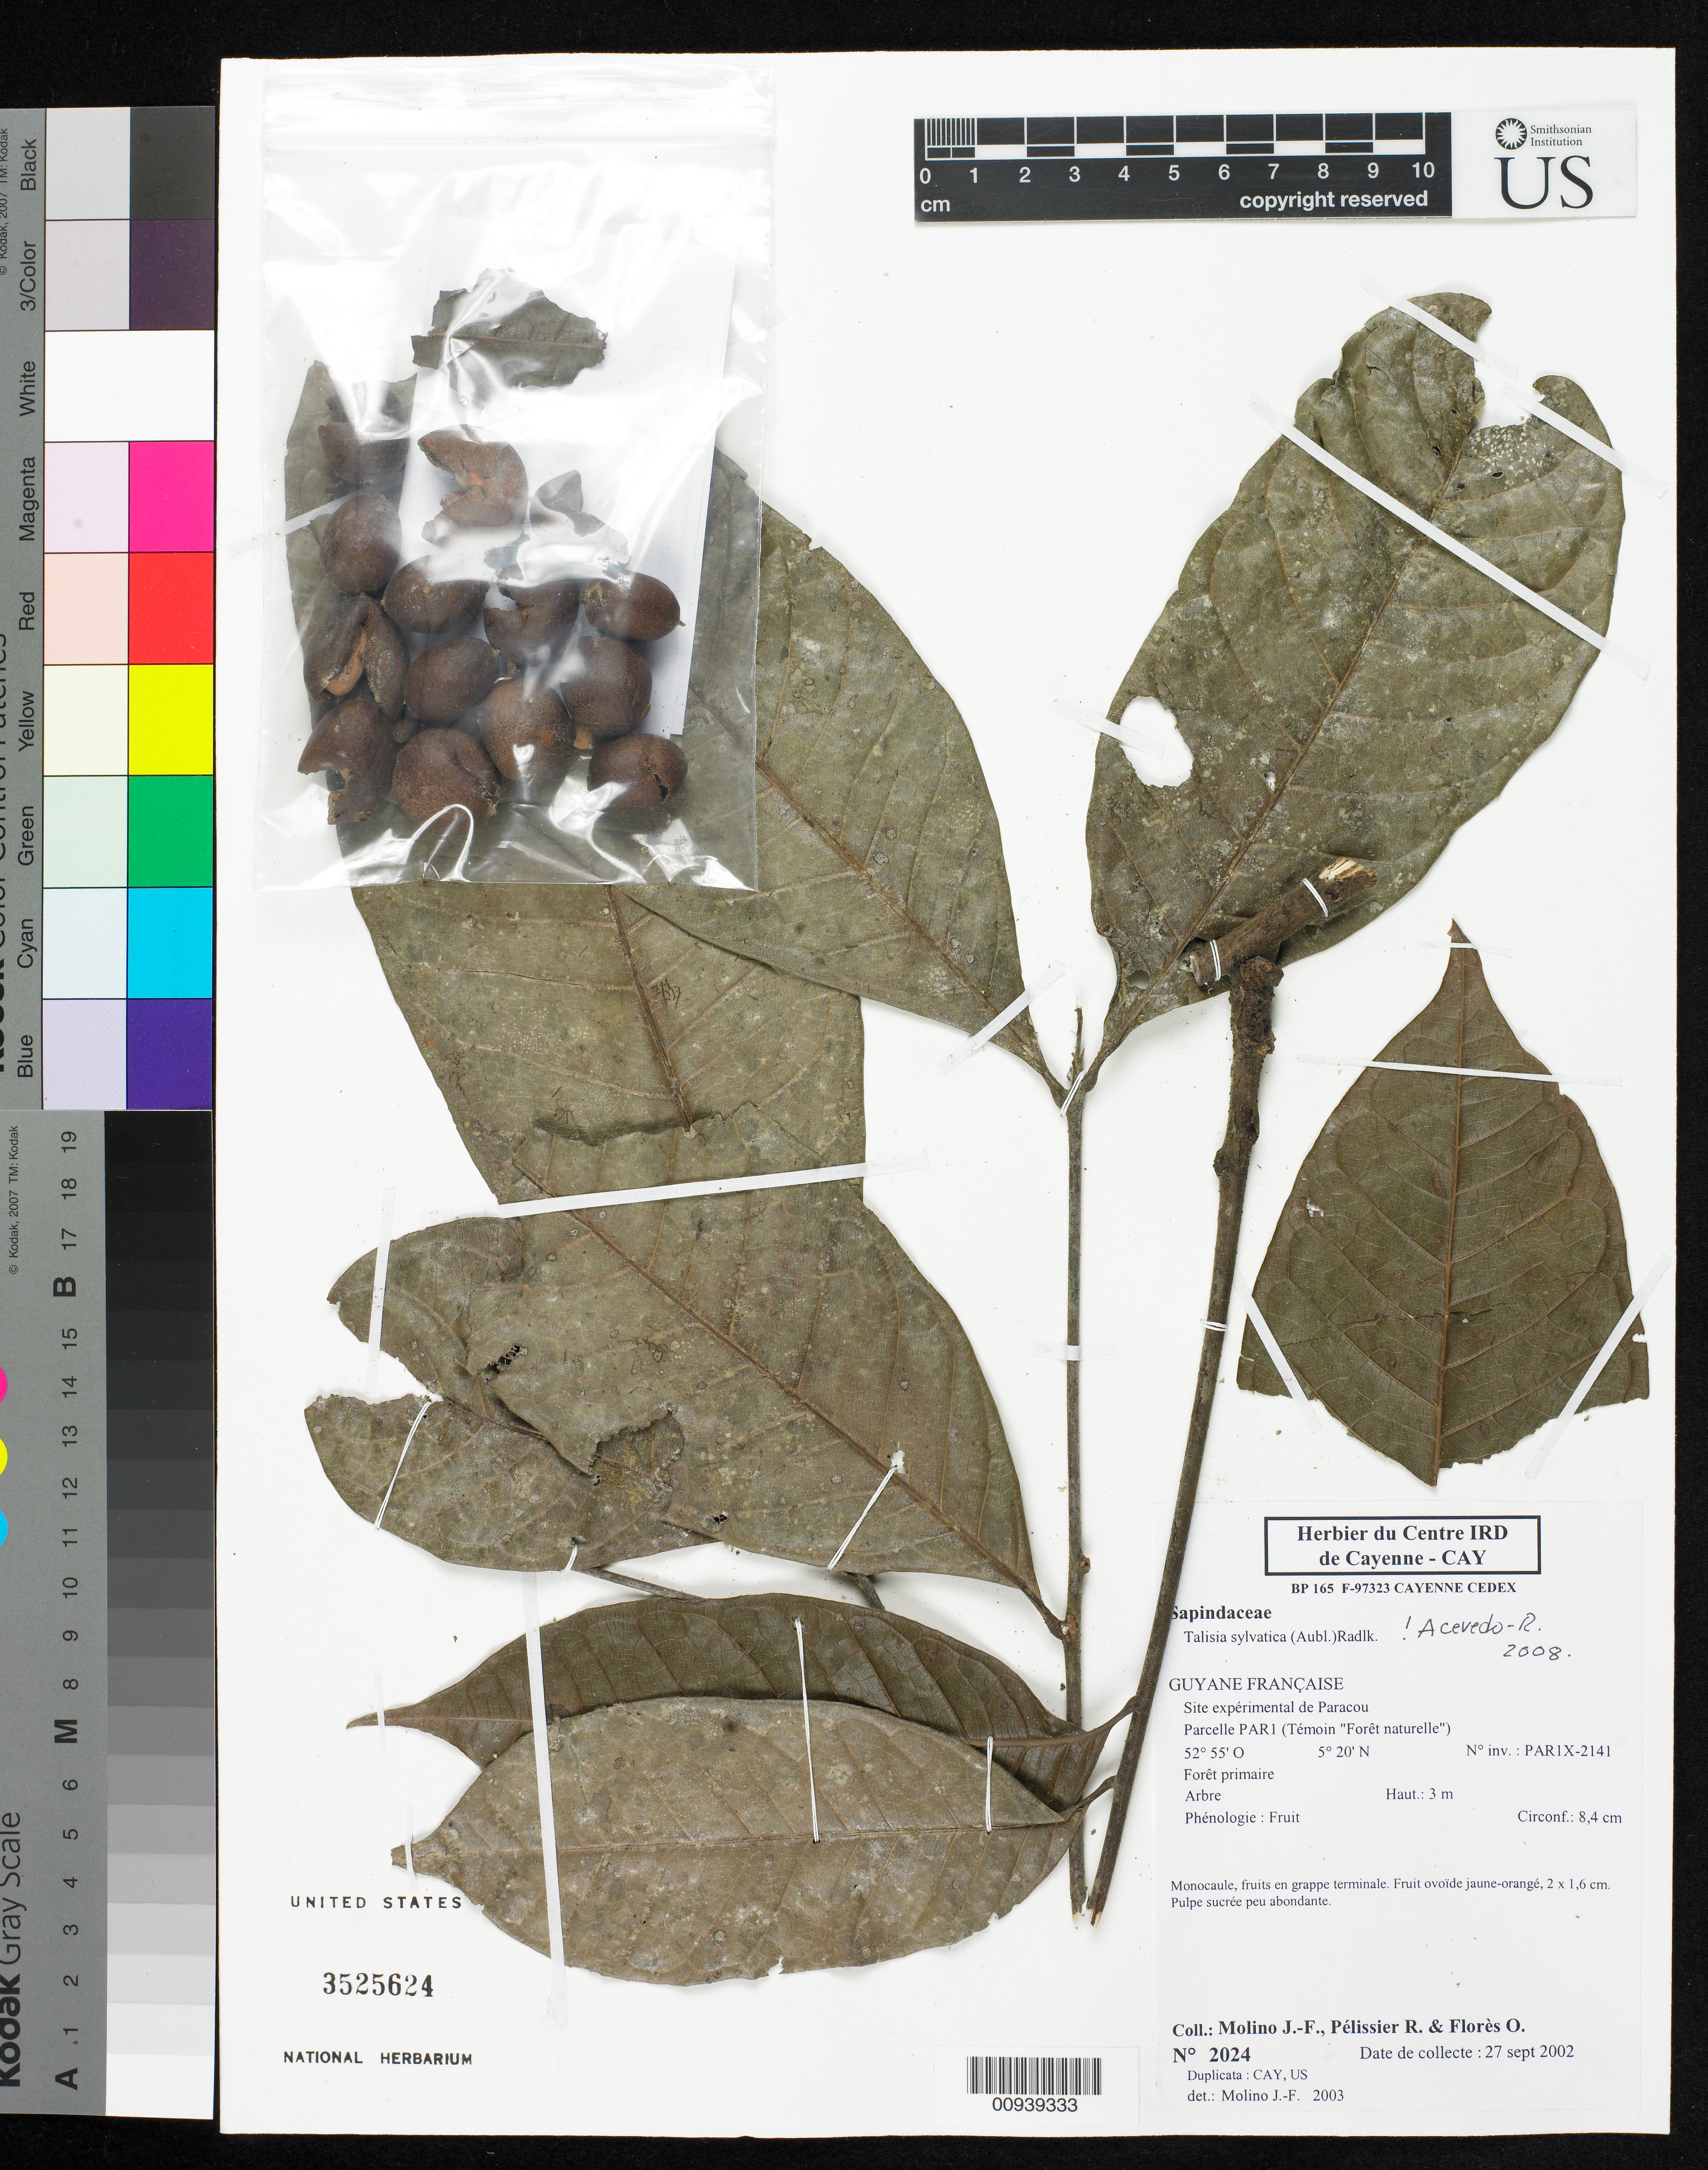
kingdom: Plantae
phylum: Tracheophyta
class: Magnoliopsida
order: Sapindales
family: Sapindaceae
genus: Talisia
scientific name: Talisia sylvatica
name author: (Aubl.) Radlk.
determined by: Acevedo-Rodríguez, P., (BOT), Smithsonian Institution - National Museum of Natural History (UNITED STATES)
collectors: J. Molino, R. Pélissier & O. Flores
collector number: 2024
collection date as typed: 27-Sep-02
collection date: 2002-09-27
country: French Guiana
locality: Paracou site experimental; Parcelle PAR1 (Temoin "Foret naturelle")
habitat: Forêt primaire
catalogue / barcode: US 3525624